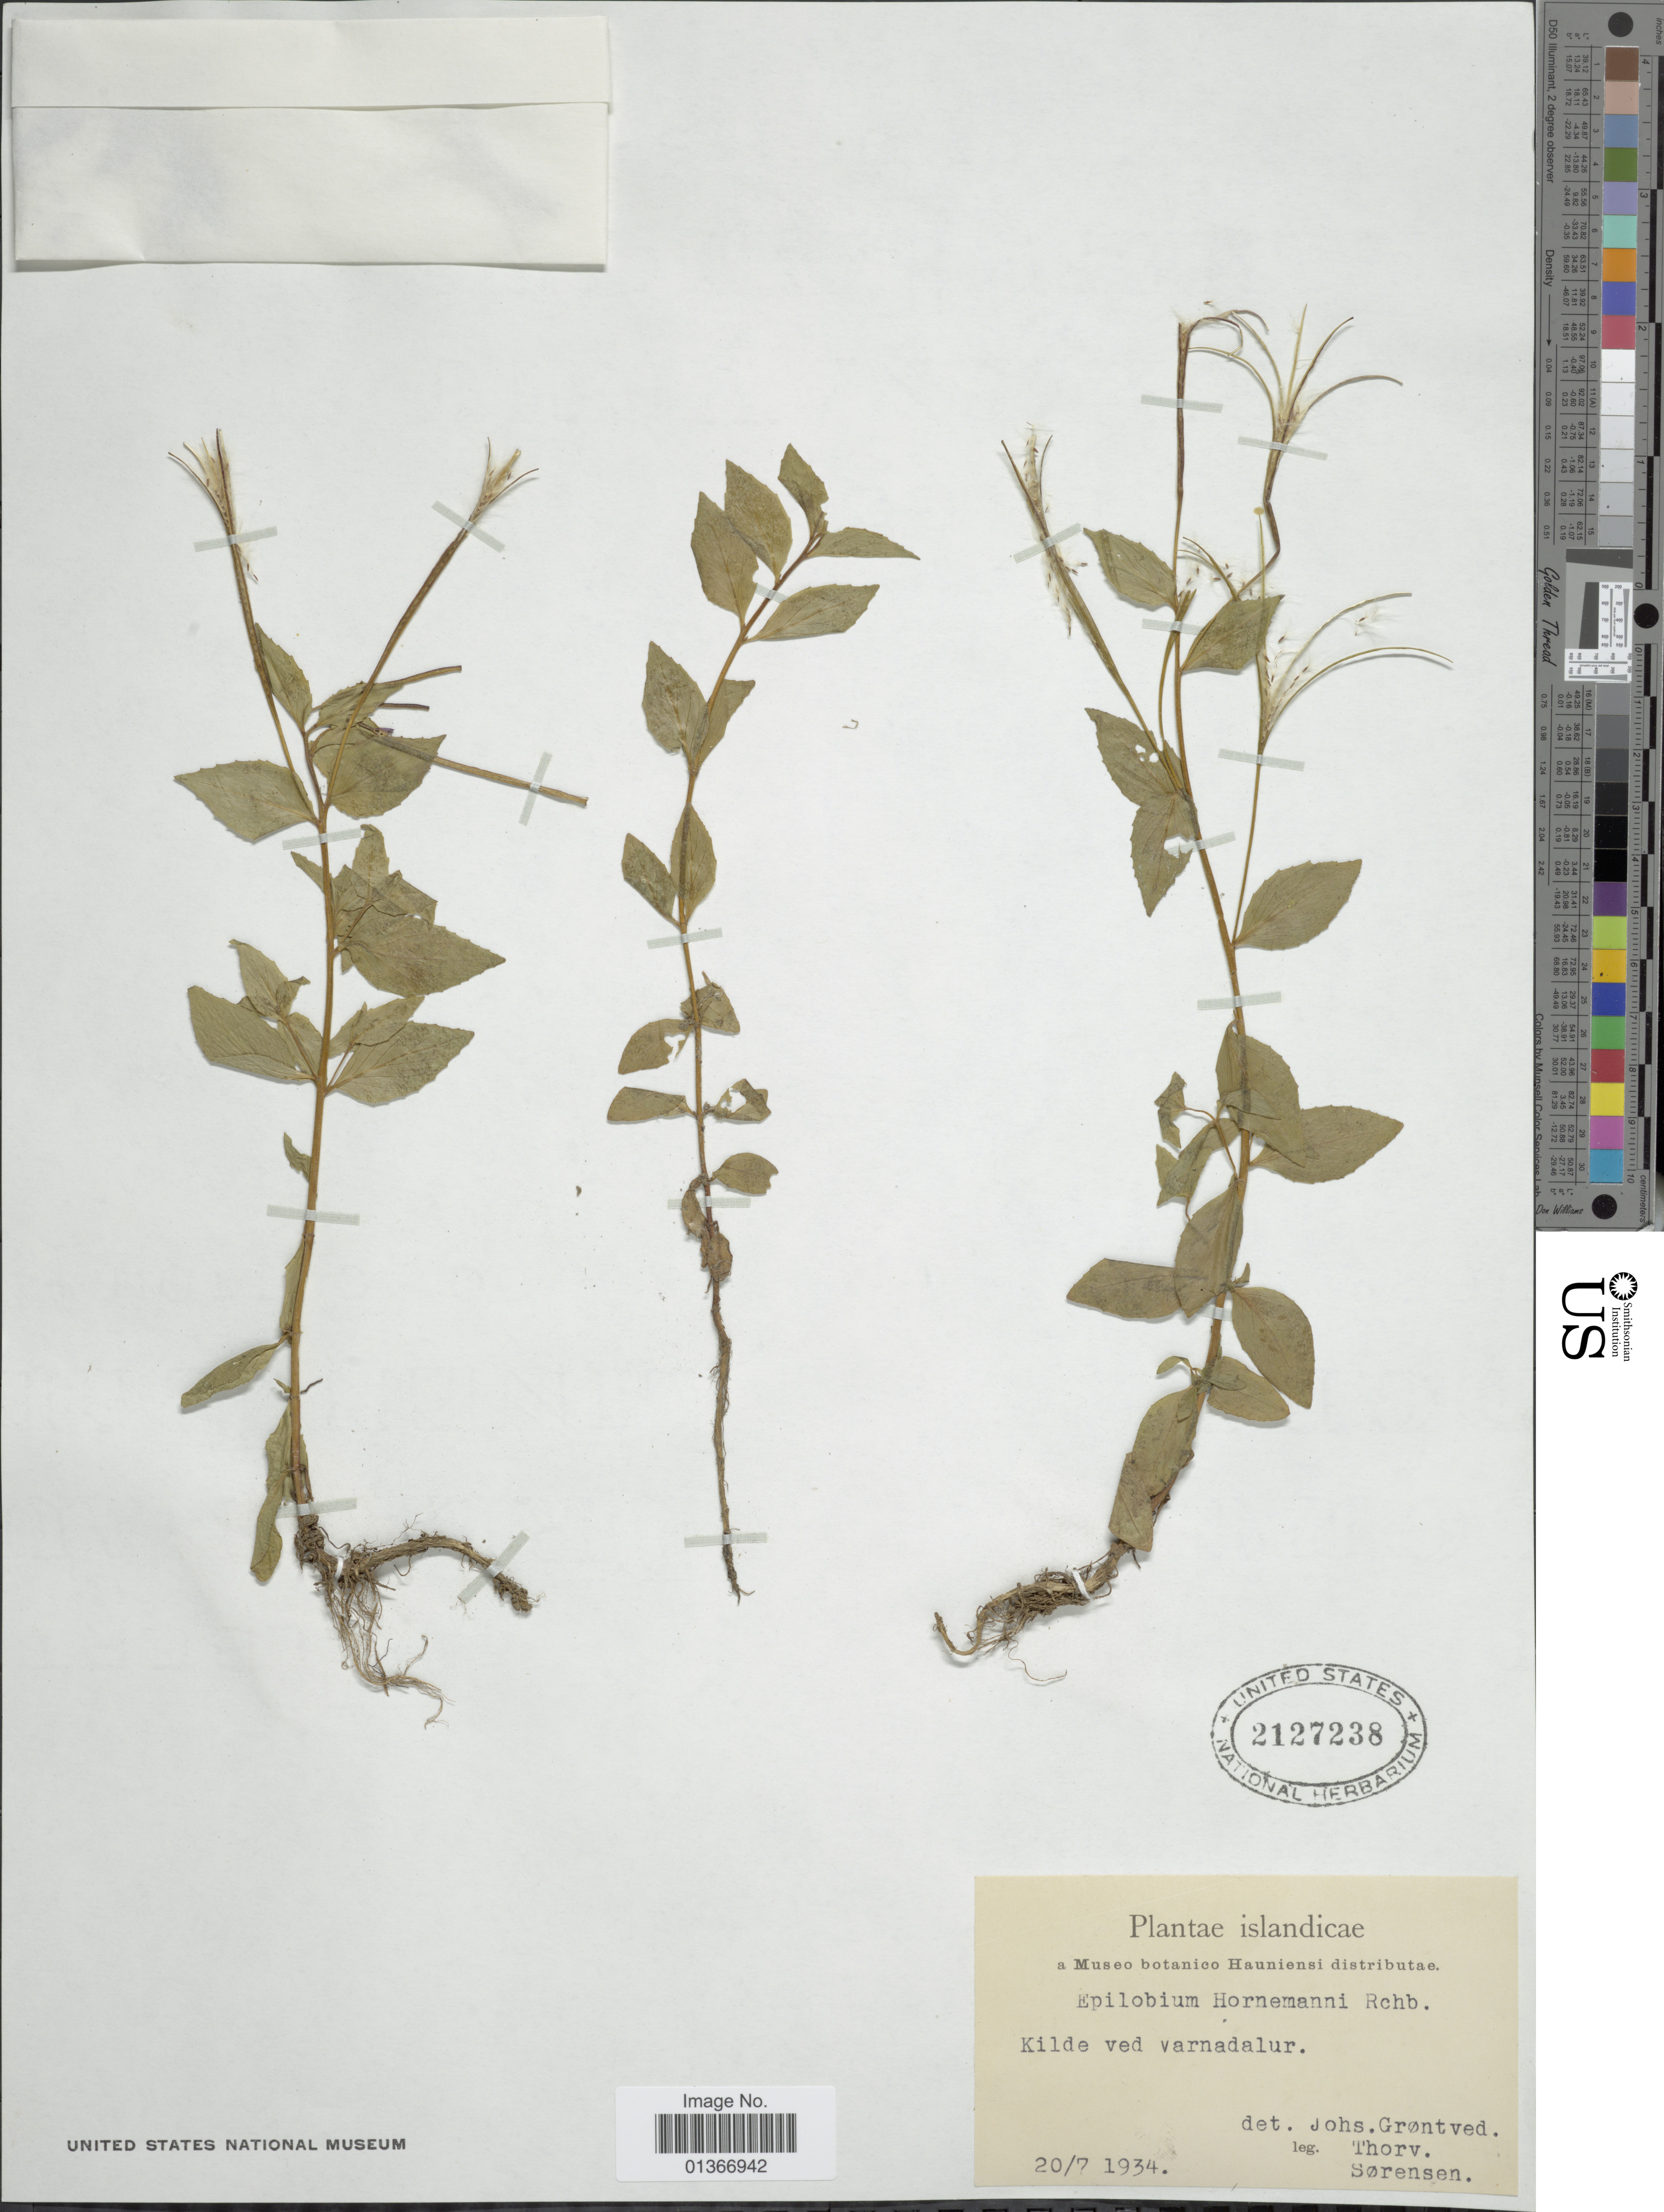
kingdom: Plantae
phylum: Tracheophyta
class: Magnoliopsida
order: Myrtales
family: Onagraceae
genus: Epilobium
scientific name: Epilobium hornemannii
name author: Rchb.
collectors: T. Sorensen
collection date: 1934-07-20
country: Iceland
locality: Kilde ved varnadalur.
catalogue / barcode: US 2127238